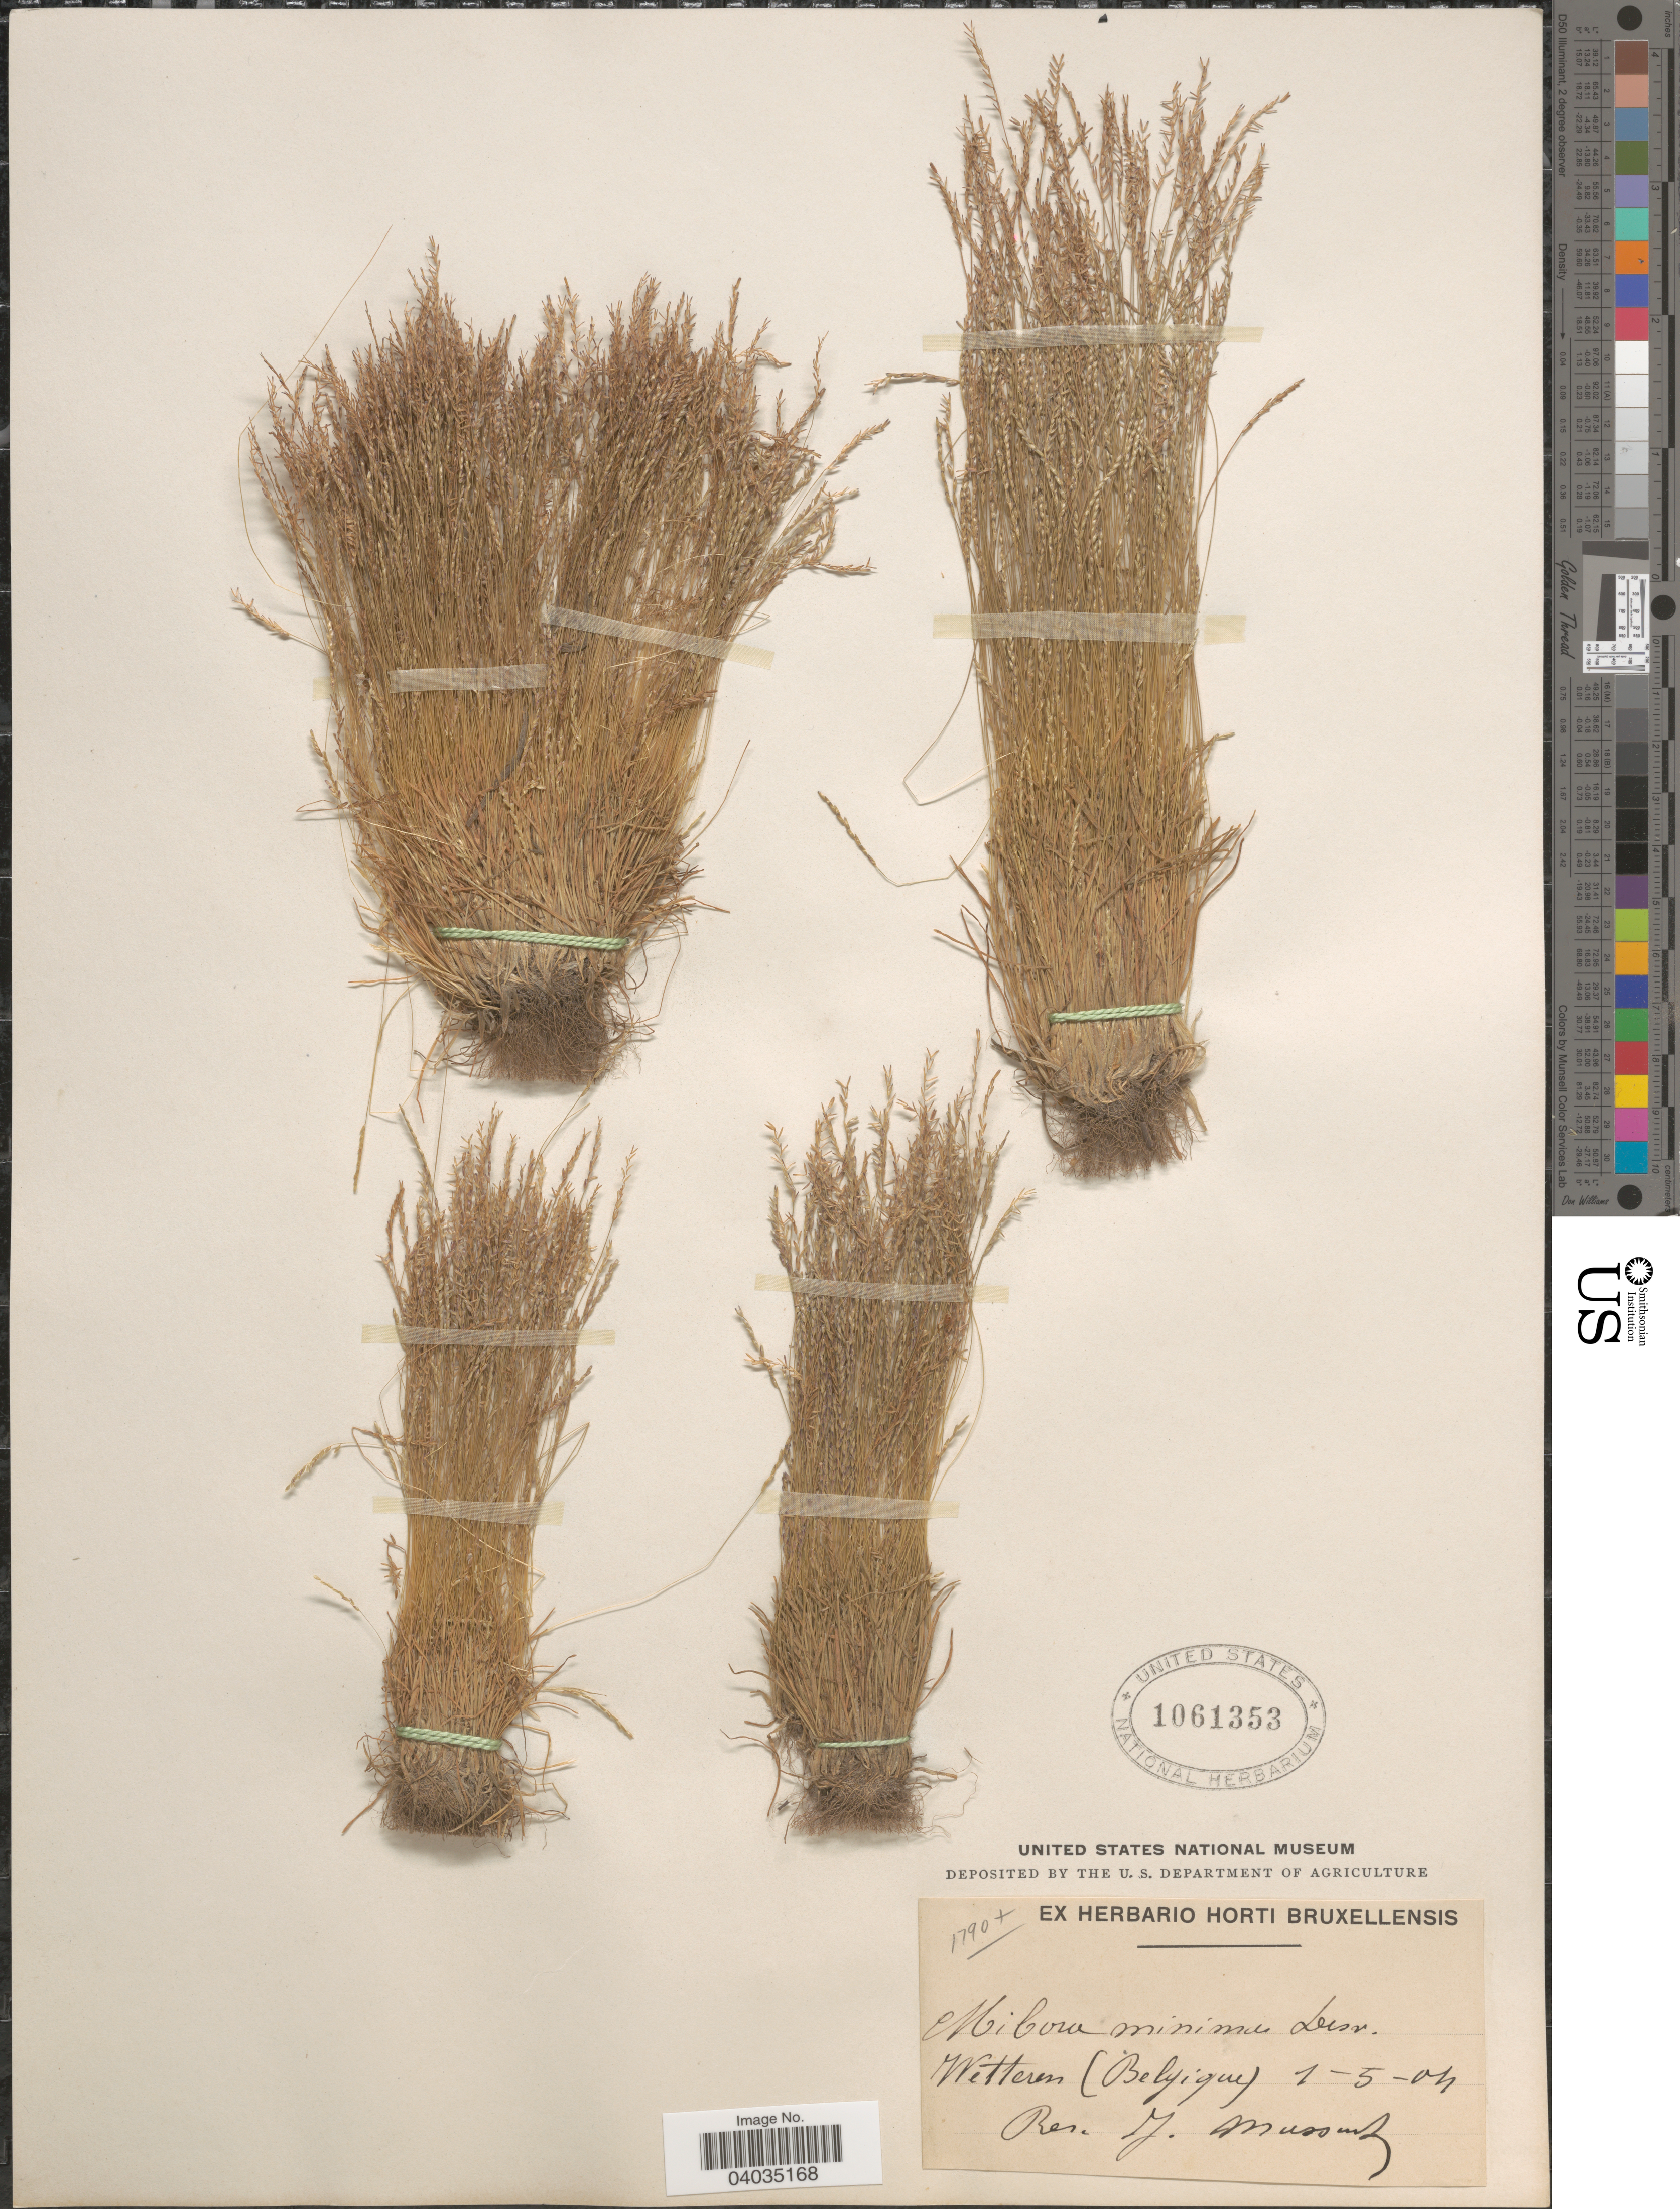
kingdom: Plantae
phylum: Tracheophyta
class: Liliopsida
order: Poales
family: Poaceae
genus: Mibora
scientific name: Mibora minima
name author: (L.) Desv.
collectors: J. Massart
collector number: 17904*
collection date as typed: Transcribed d/m/y: 7/5/4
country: Belgium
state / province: Flanders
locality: Wetteren (Belgique).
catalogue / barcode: US 1061353